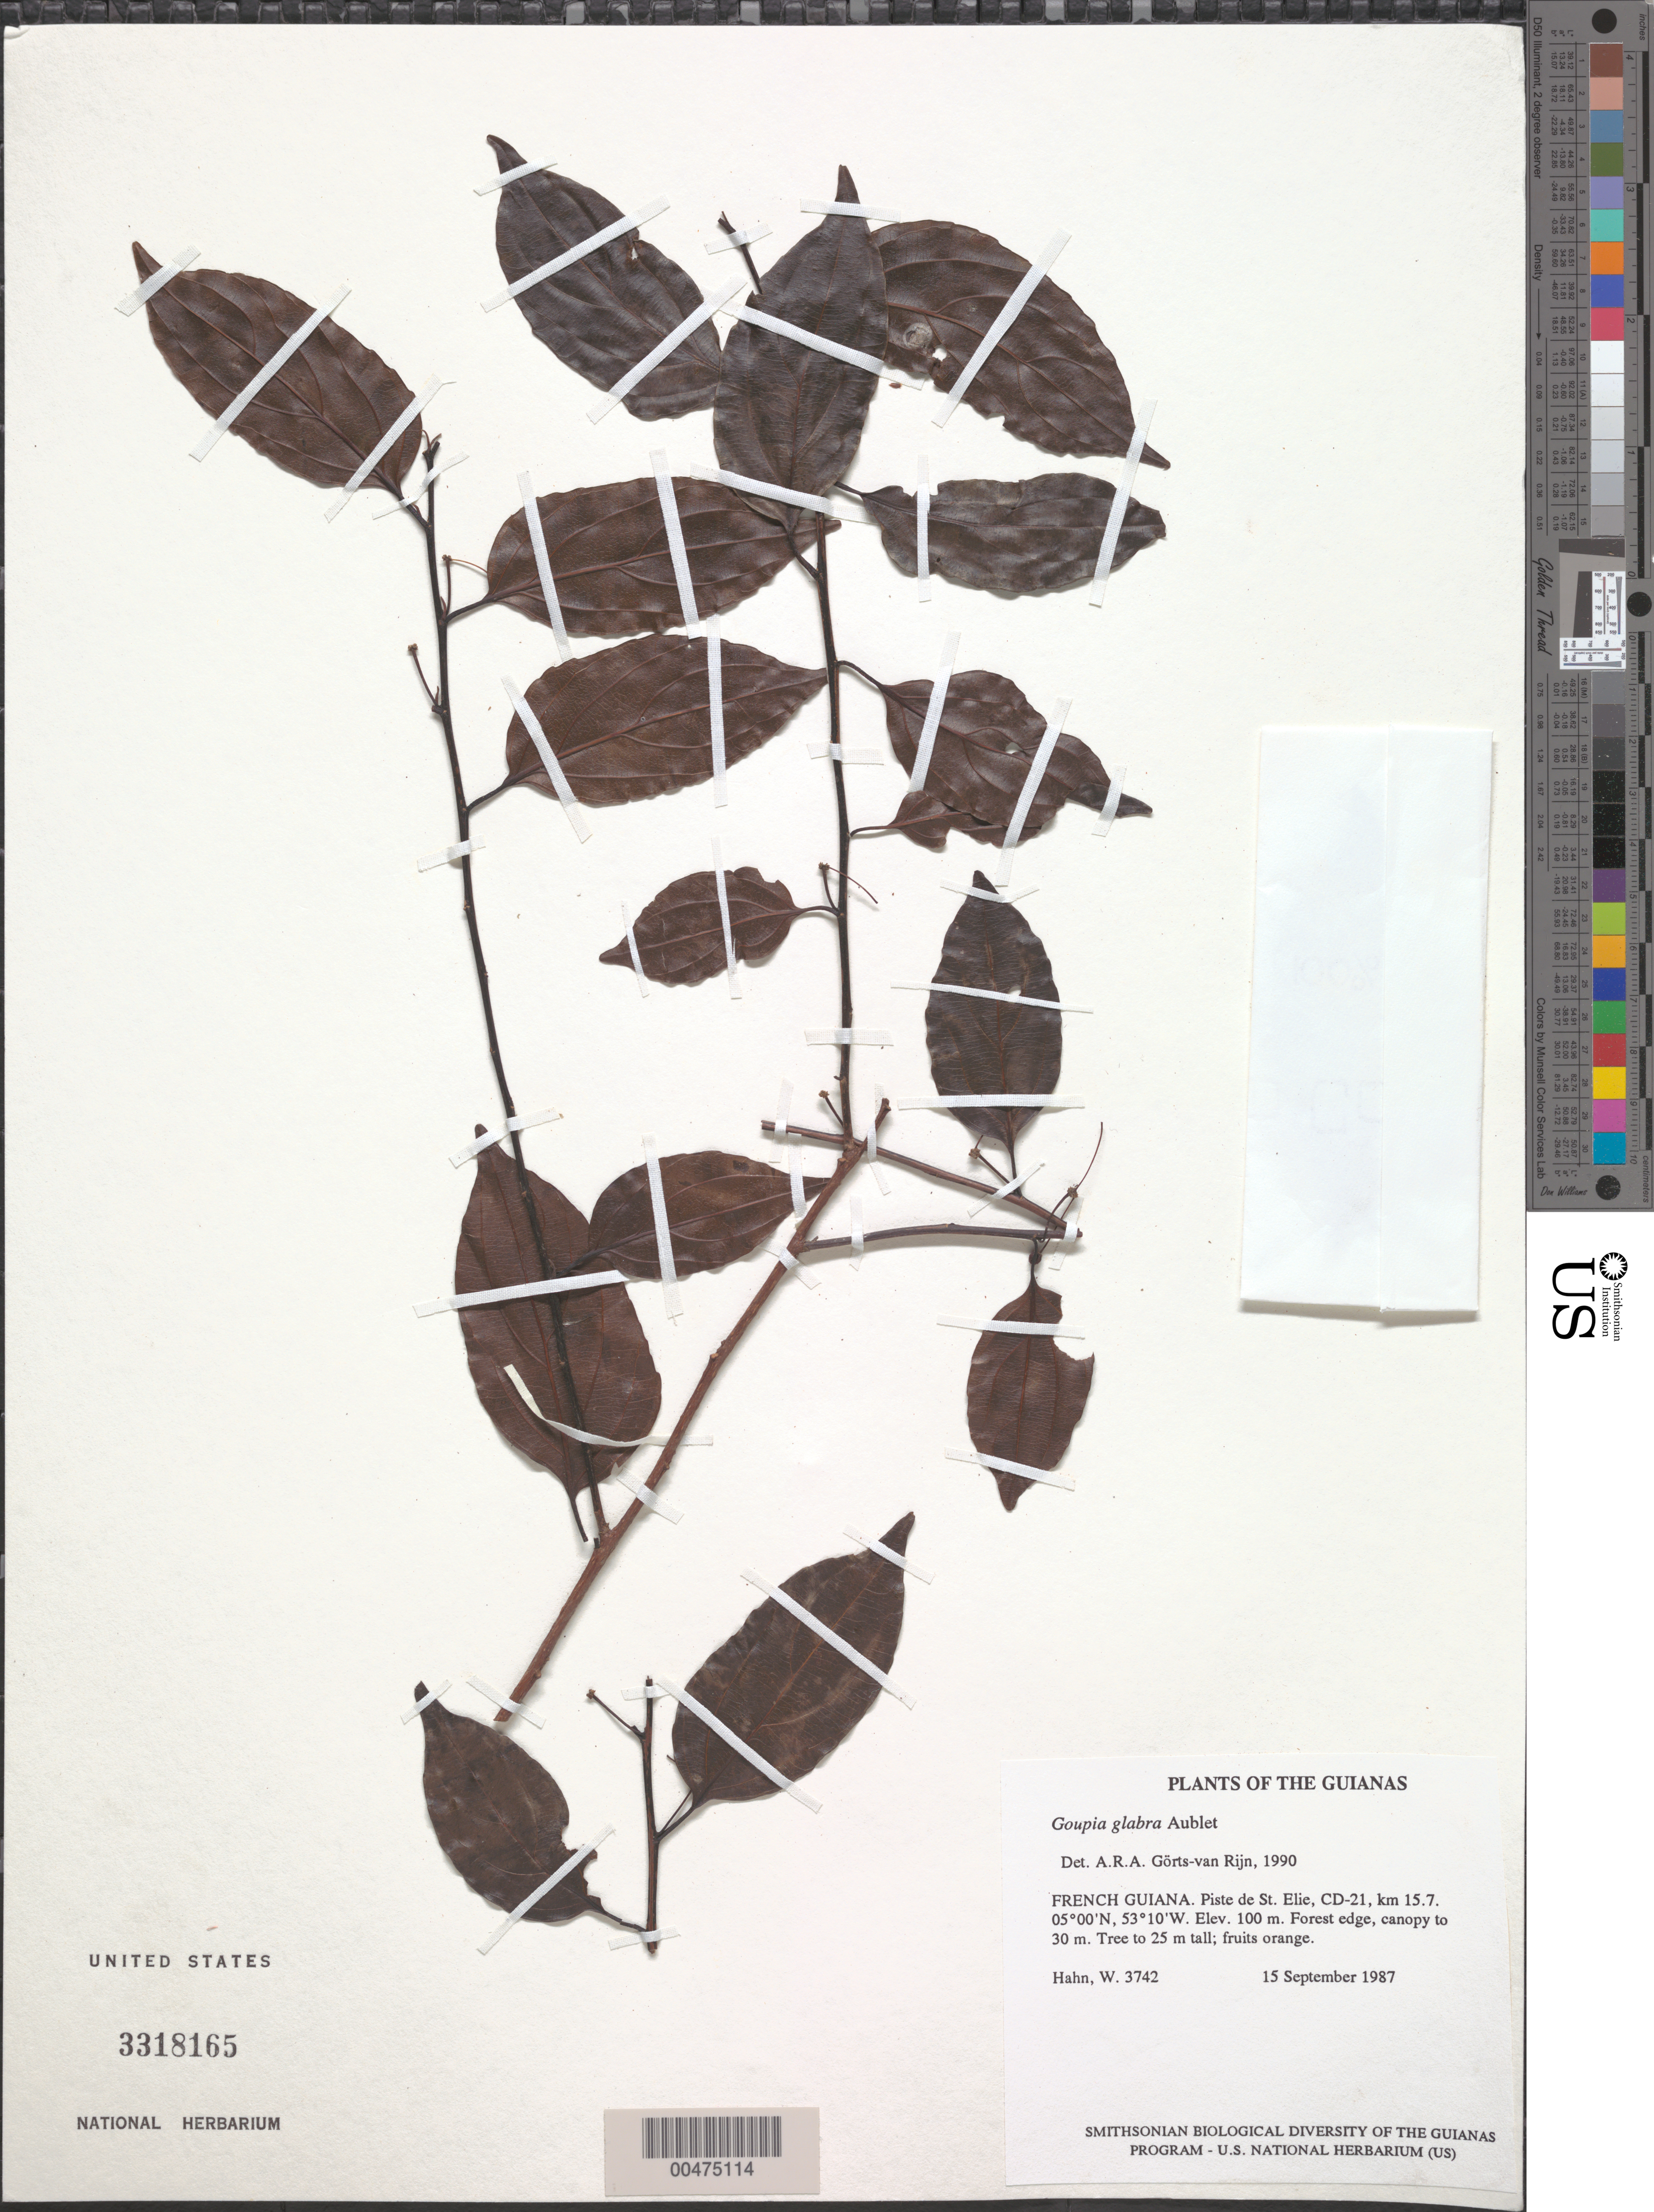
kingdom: Plantae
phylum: Tracheophyta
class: Magnoliopsida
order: Malpighiales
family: Goupiaceae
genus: Goupia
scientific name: Goupia glabra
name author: Aubl.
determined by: Görts-van Rijn, A. R. A.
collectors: W. Hahn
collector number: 3742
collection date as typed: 15 September 1987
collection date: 1987-09-15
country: French Guiana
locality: Piste de St. Elie, CD-21, km 15.7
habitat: Forest edge, canopy to 30 m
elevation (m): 100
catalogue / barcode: US 3318165